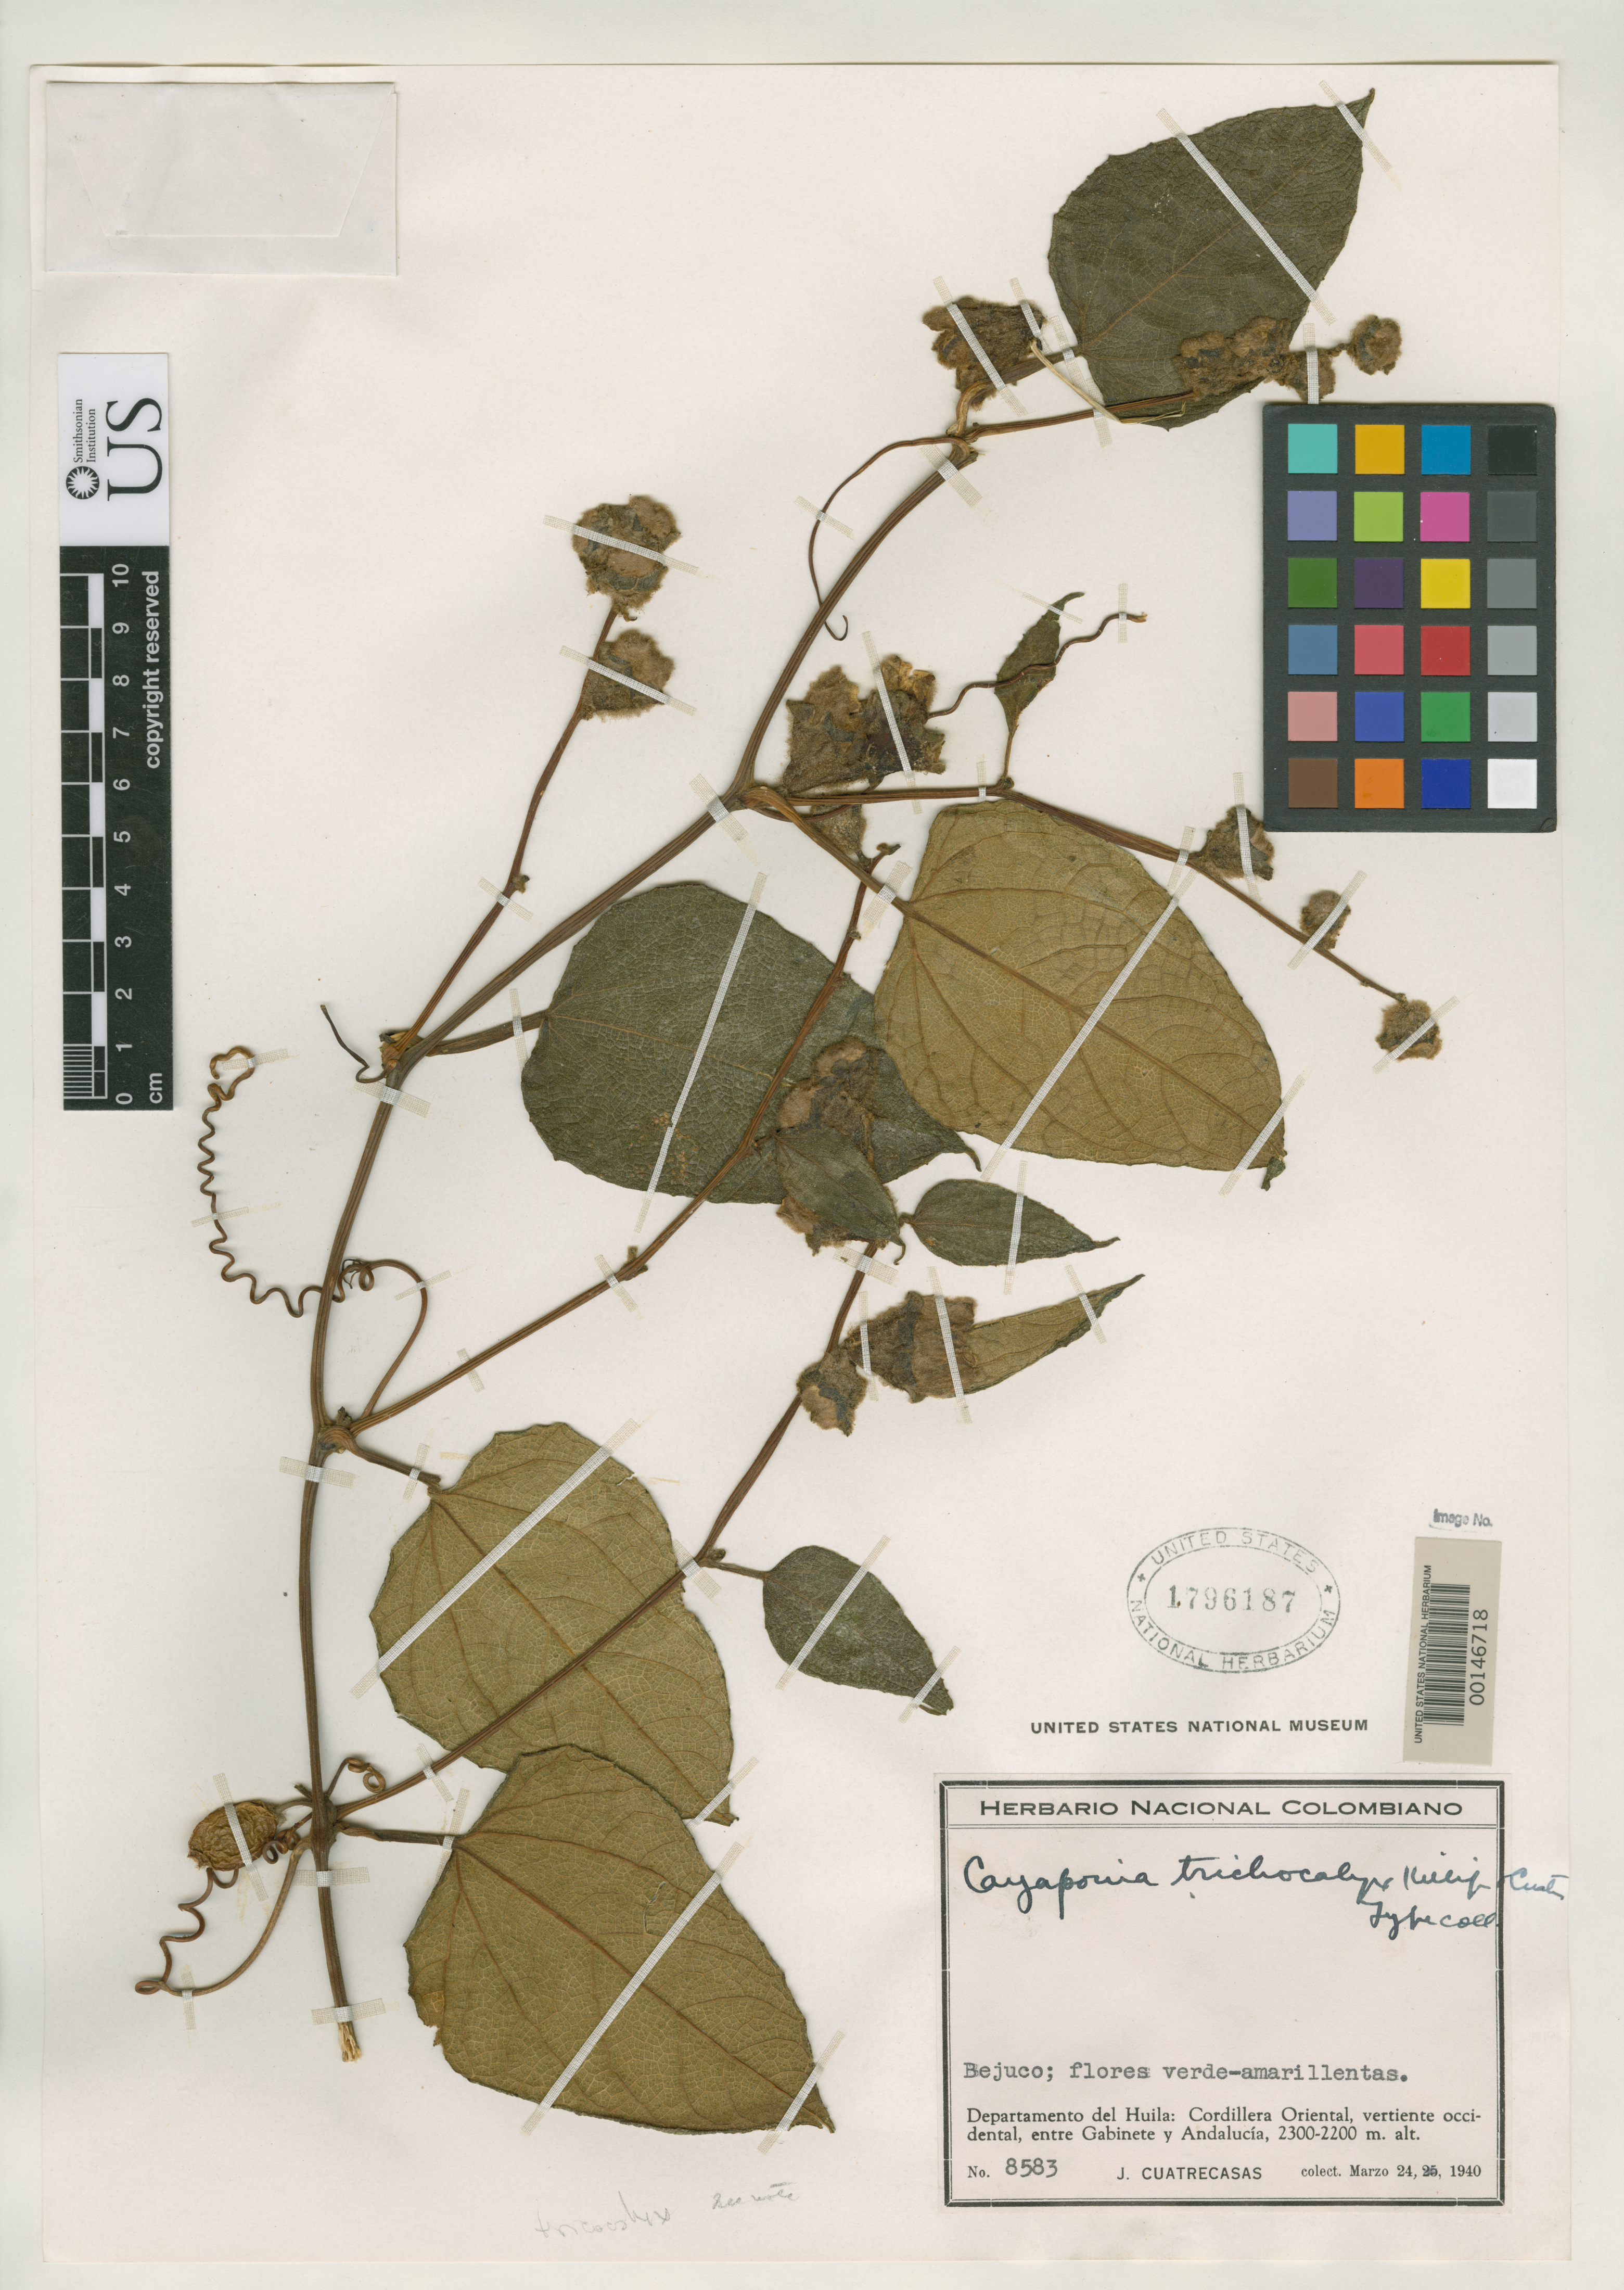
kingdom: Plantae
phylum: Tracheophyta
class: Magnoliopsida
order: Cucurbitales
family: Cucurbitaceae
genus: Cayaponia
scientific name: Cayaponia trichocalyx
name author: Killip & Cuatrec.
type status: Isotype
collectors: J. Cuatrecasas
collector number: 8583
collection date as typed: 24 Mar 1940 to 25 Mar 1940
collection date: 1940-03-24/1940-03-25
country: Colombia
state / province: Huila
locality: Cordillera Oriental, Vertiente Occidental, entre Gabinete y Andalucia.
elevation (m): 2200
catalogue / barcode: US 1796187